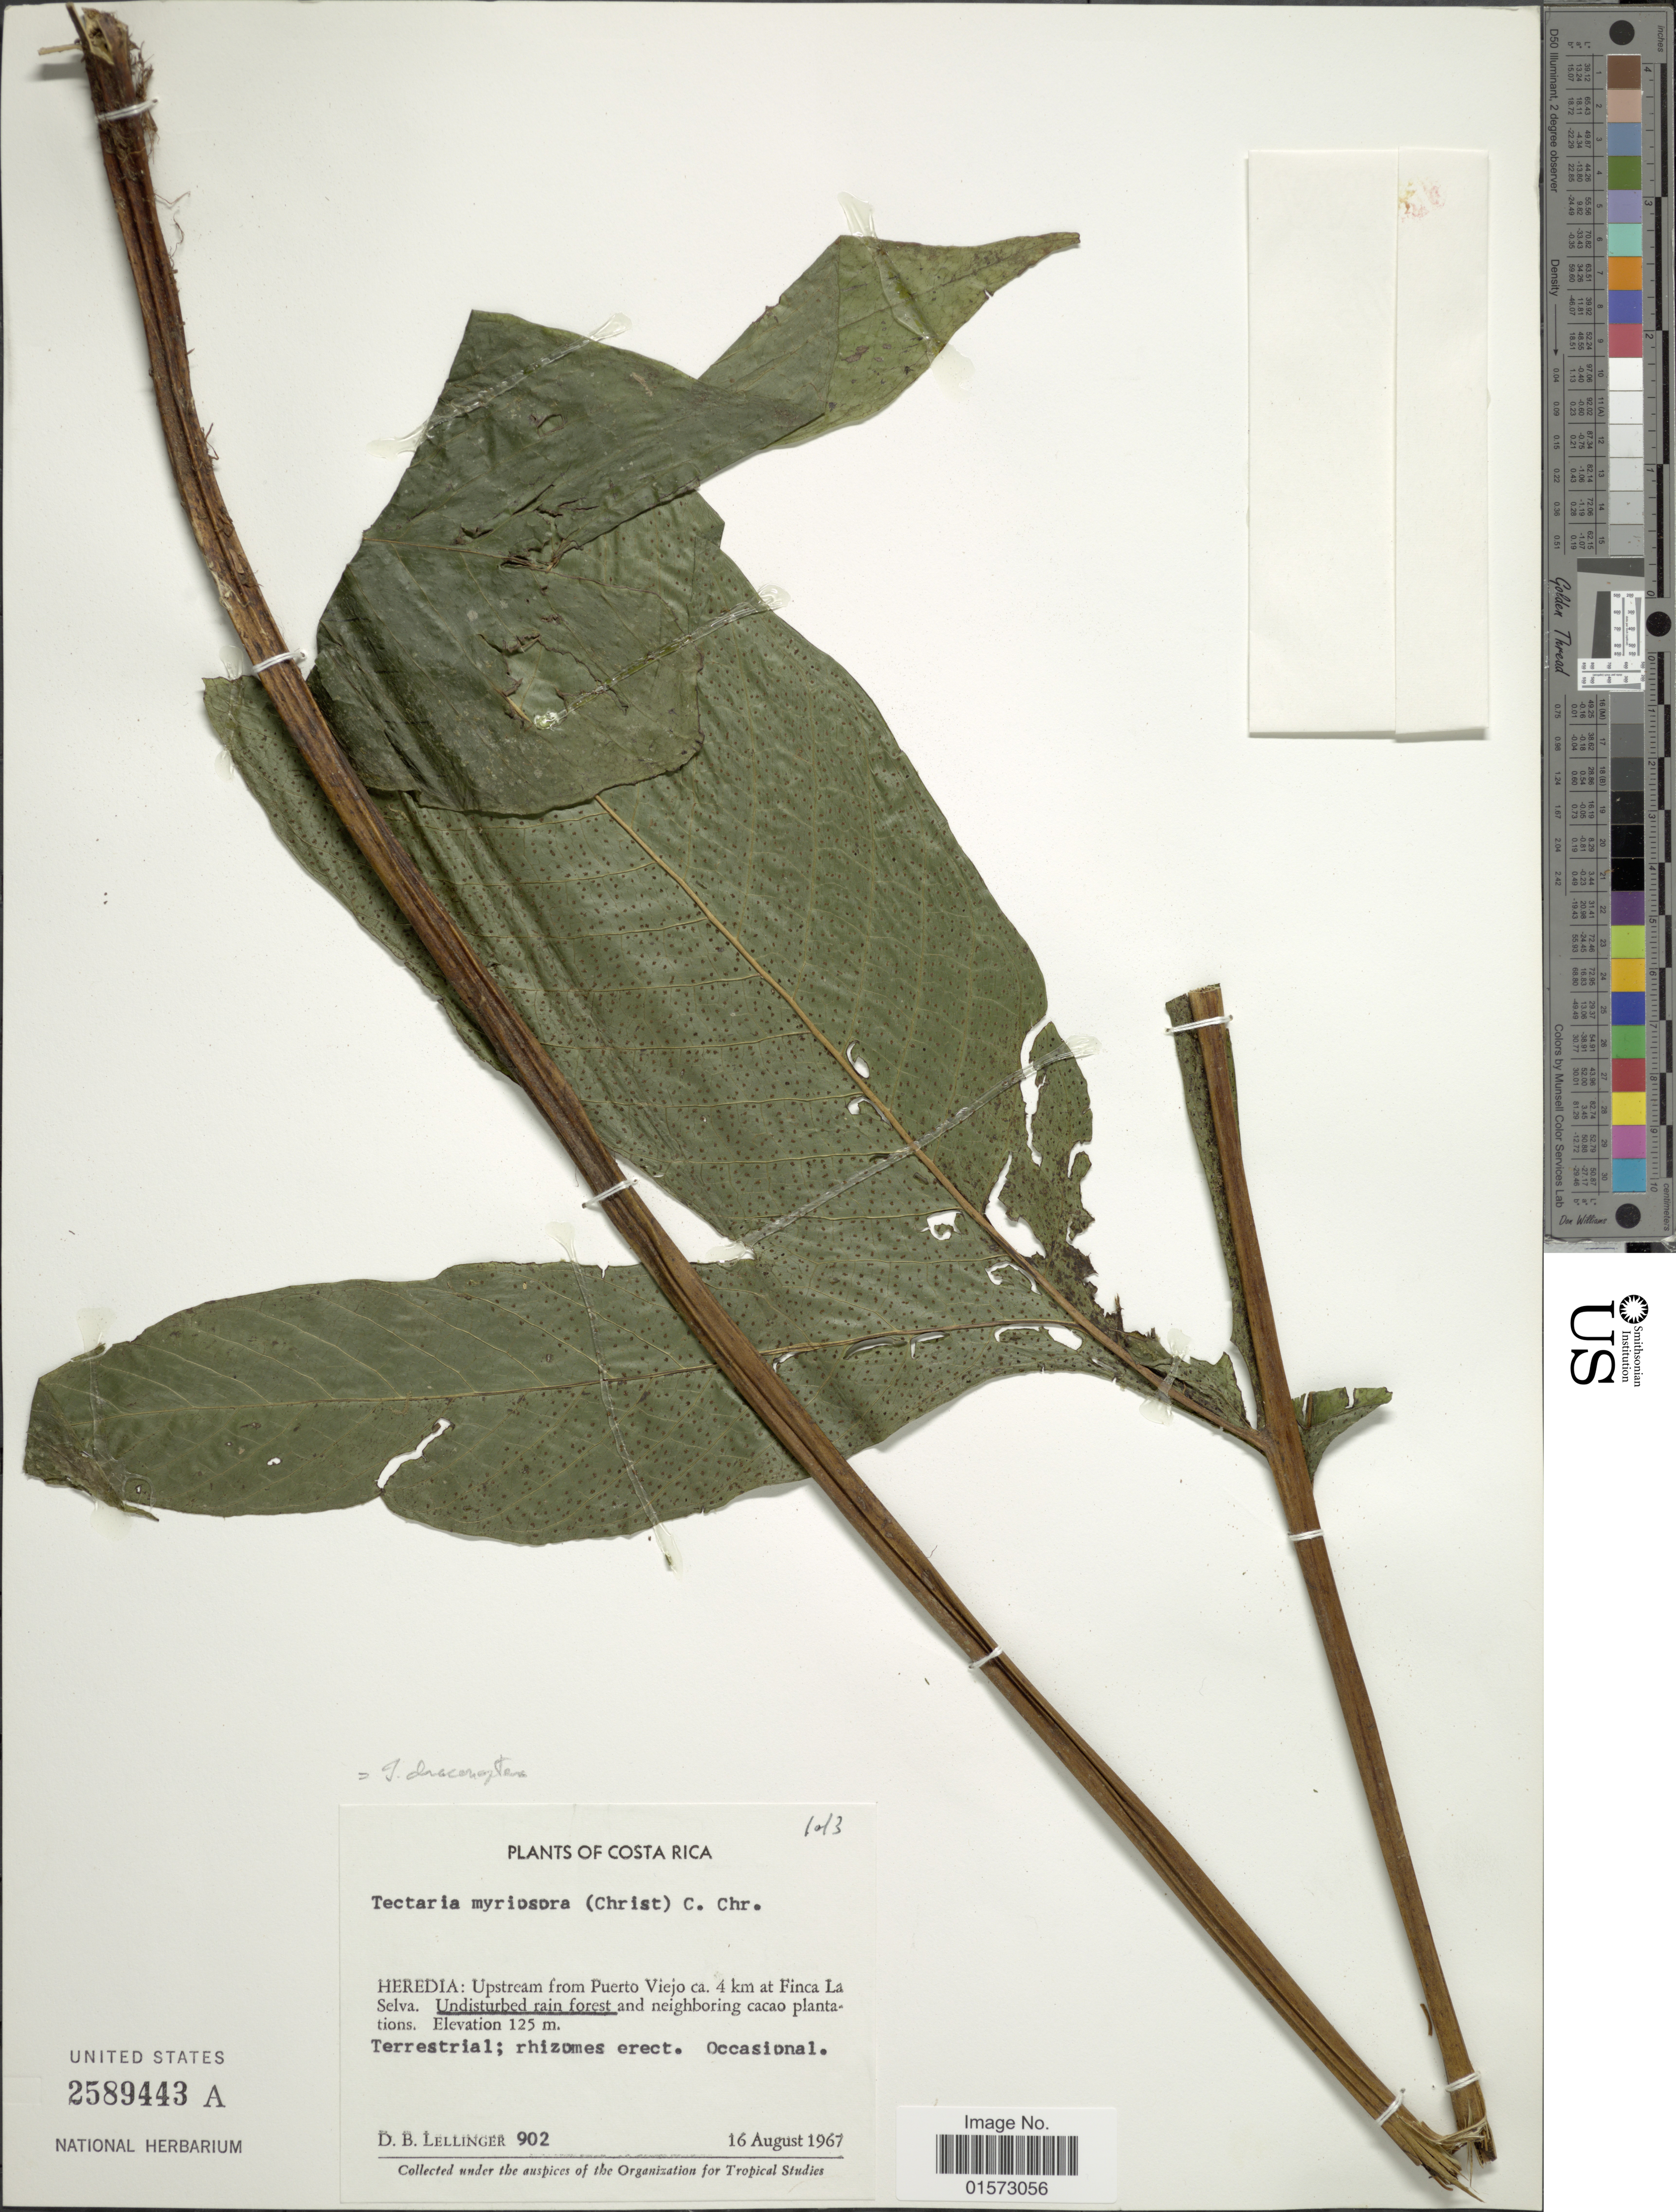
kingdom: Plantae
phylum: Tracheophyta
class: Polypodiopsida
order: Polypodiales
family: Tectariaceae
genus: Tectaria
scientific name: Tectaria draconoptera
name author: (D.C. Eaton) Copel.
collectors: D. B. Lellinger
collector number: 902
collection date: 1967-08-16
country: Costa Rica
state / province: Heredia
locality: Upstream from Puerto Viejo ca. 4 km at Finca La Selva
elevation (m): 125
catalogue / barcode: US 2589443A